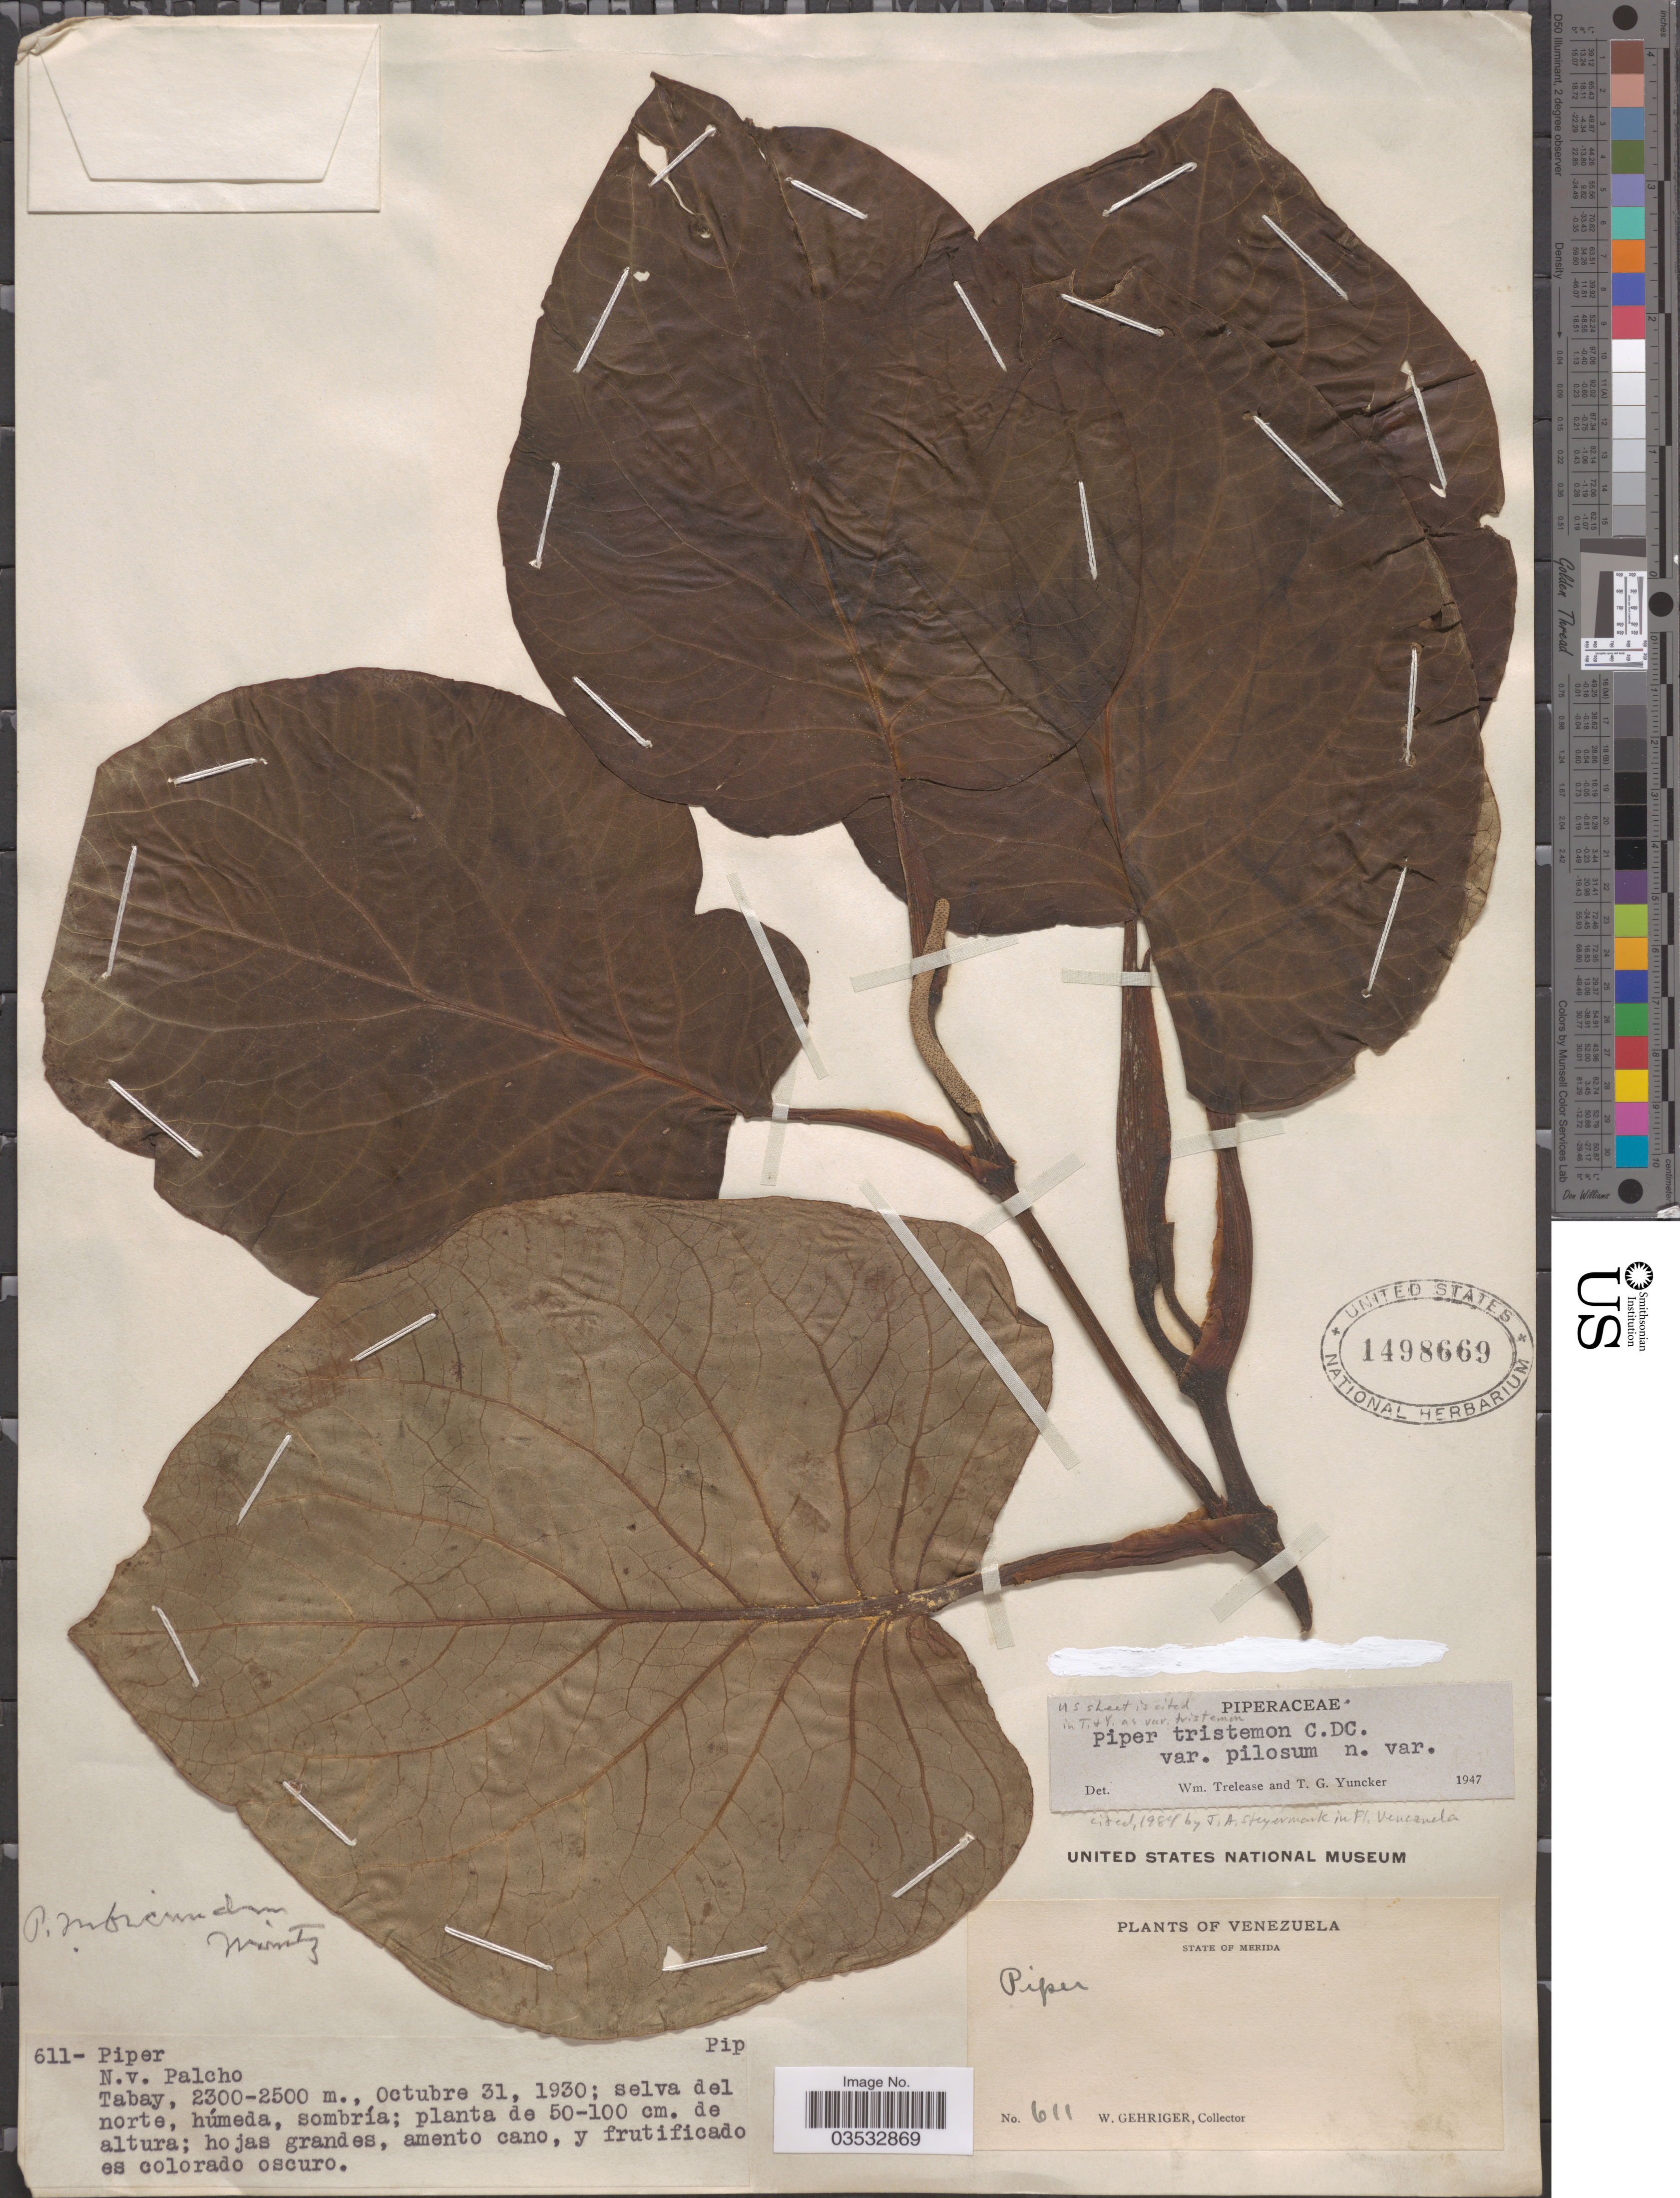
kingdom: Plantae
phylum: Tracheophyta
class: Magnoliopsida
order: Piperales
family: Piperaceae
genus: Piper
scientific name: Piper tristemon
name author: C. DC.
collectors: W. Gehriger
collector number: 611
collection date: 1930-10-31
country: Venezuela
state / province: Merida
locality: Tabay.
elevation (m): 2300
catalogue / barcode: US 1498669